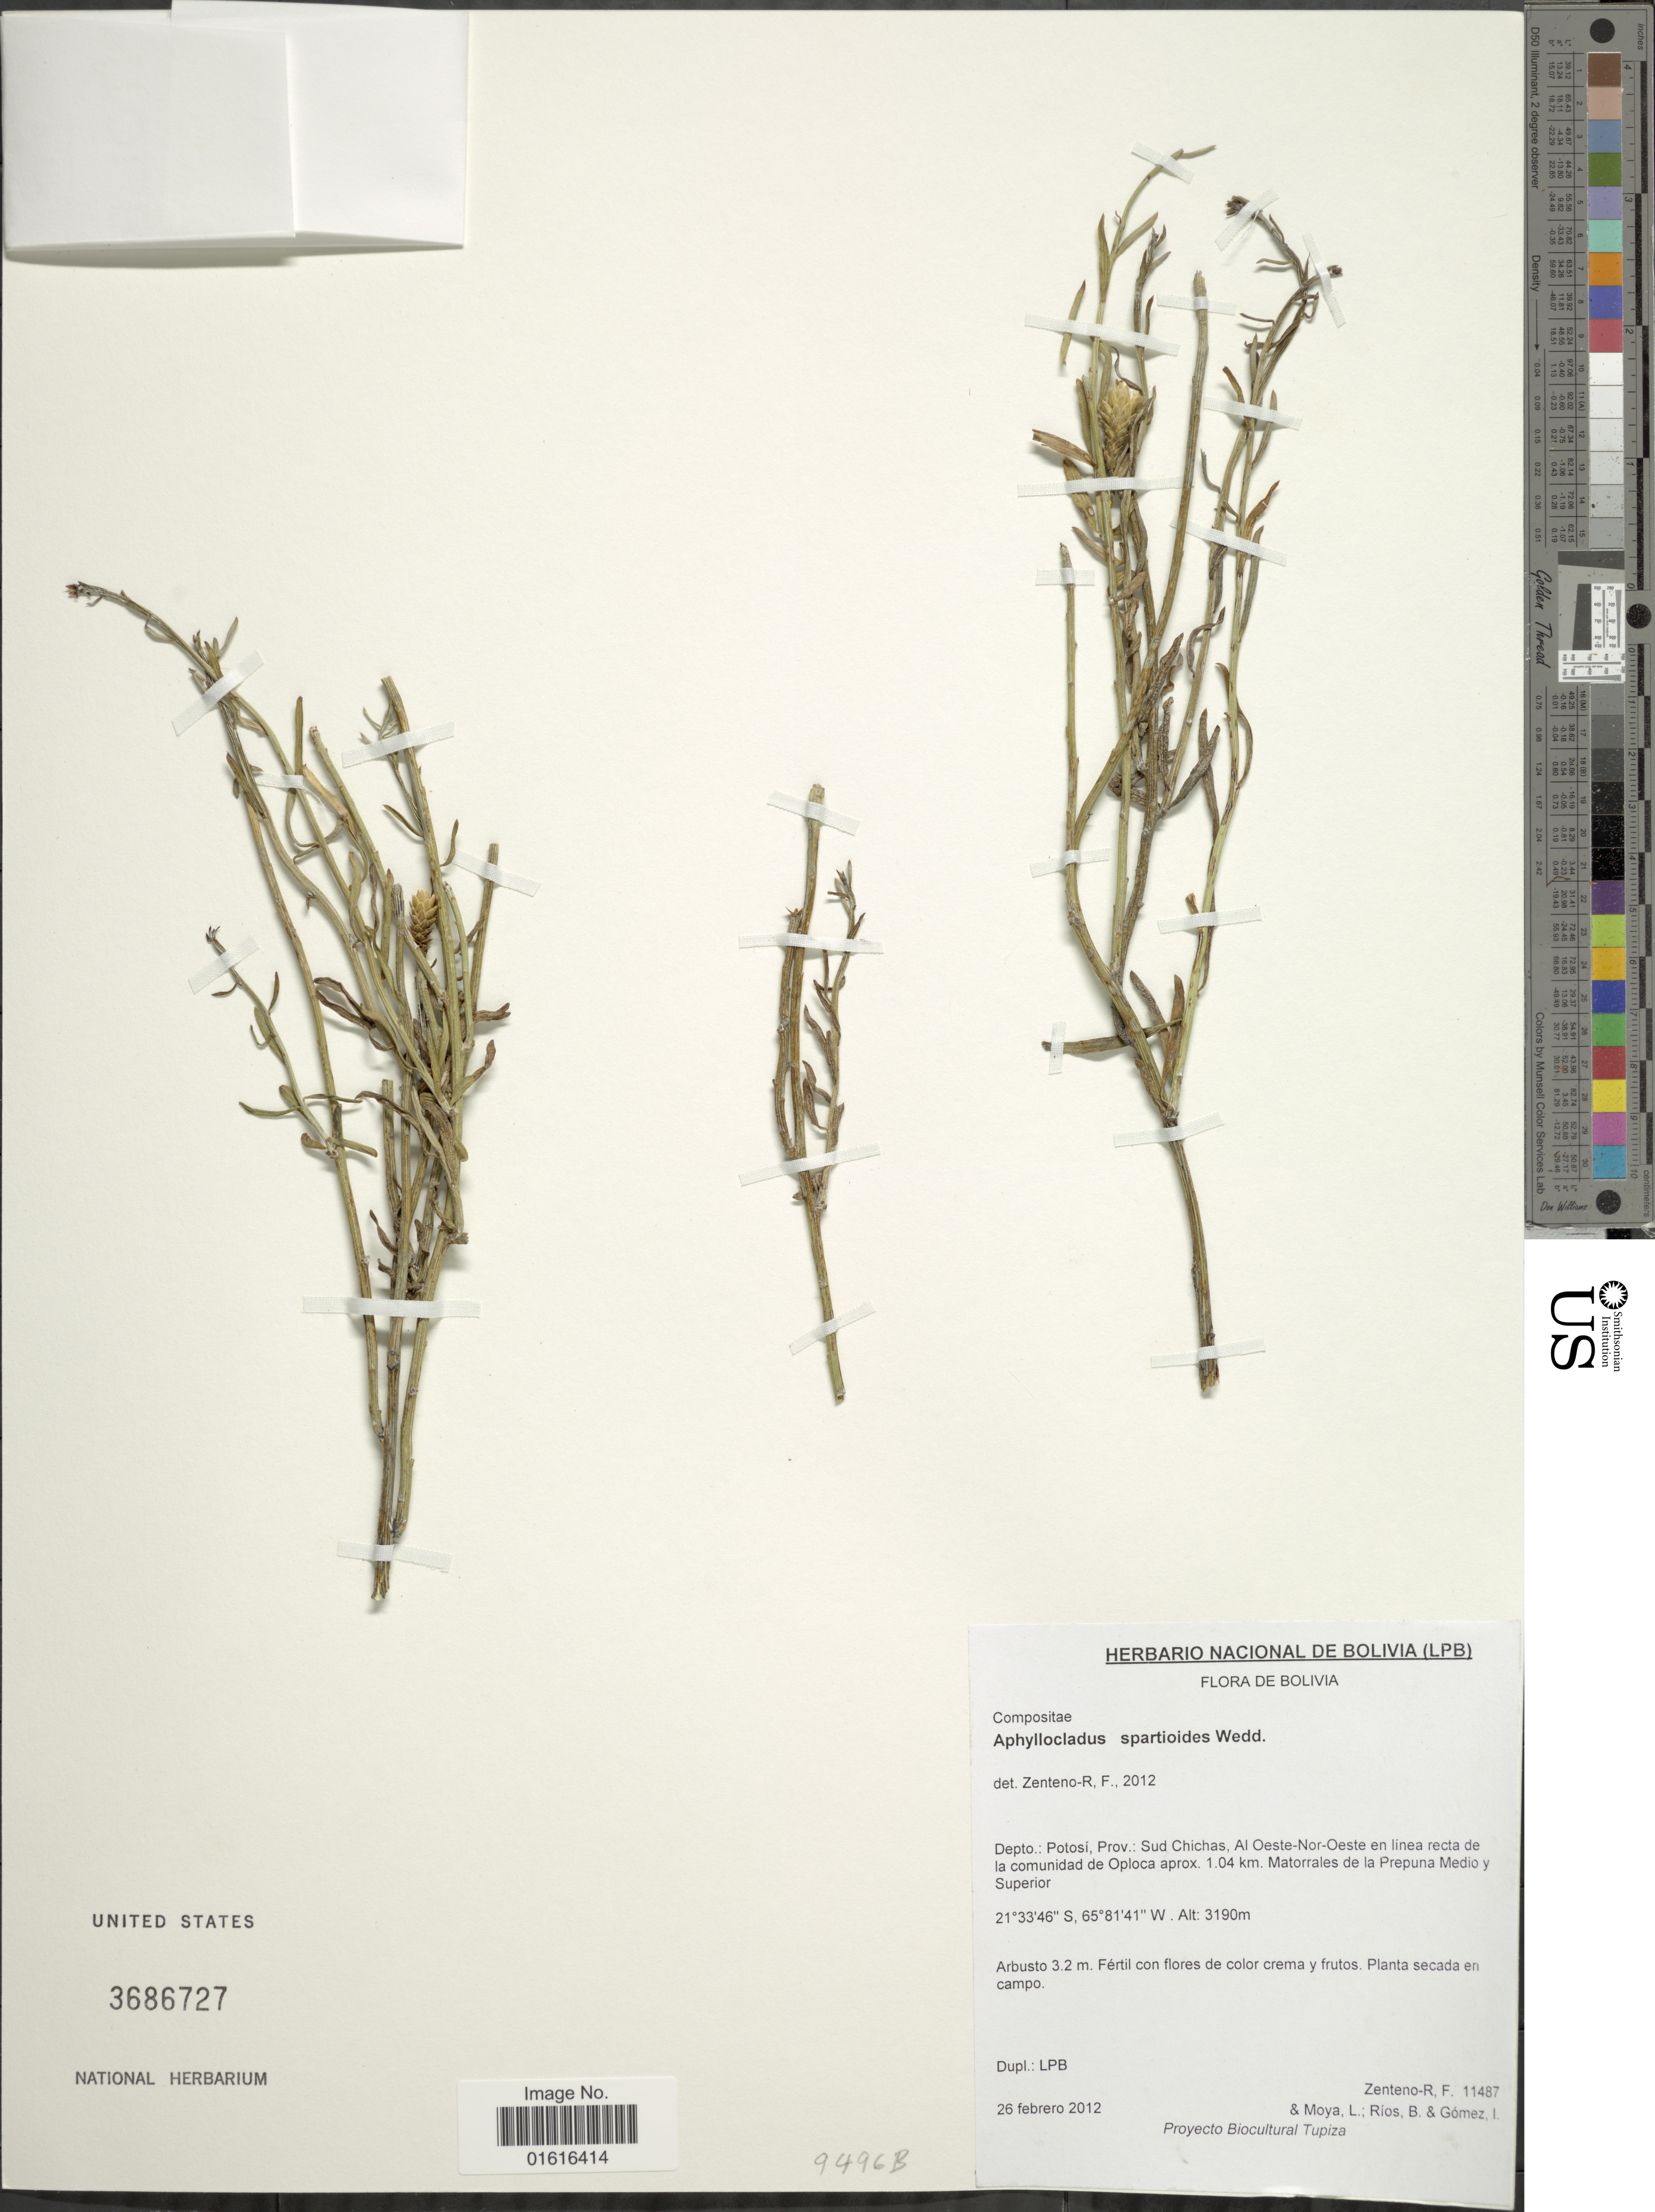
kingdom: Plantae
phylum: Tracheophyta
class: Magnoliopsida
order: Asterales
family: Asteraceae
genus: Aphyllocladus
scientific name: Aphyllocladus spartioides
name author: Wedd.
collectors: F. Zenteno, L. Moya, B. Rios & I. Gomez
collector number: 11487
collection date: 2012-02-26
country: Bolivia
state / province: Potosi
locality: Prov. Sud Chichas, Al Oeste-Nor-Oeste en linea recta de la comunidad de Oploca aprox. 1.04 km. Matorrales de la Prepuna Medio y Superior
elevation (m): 3190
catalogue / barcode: US 3686727